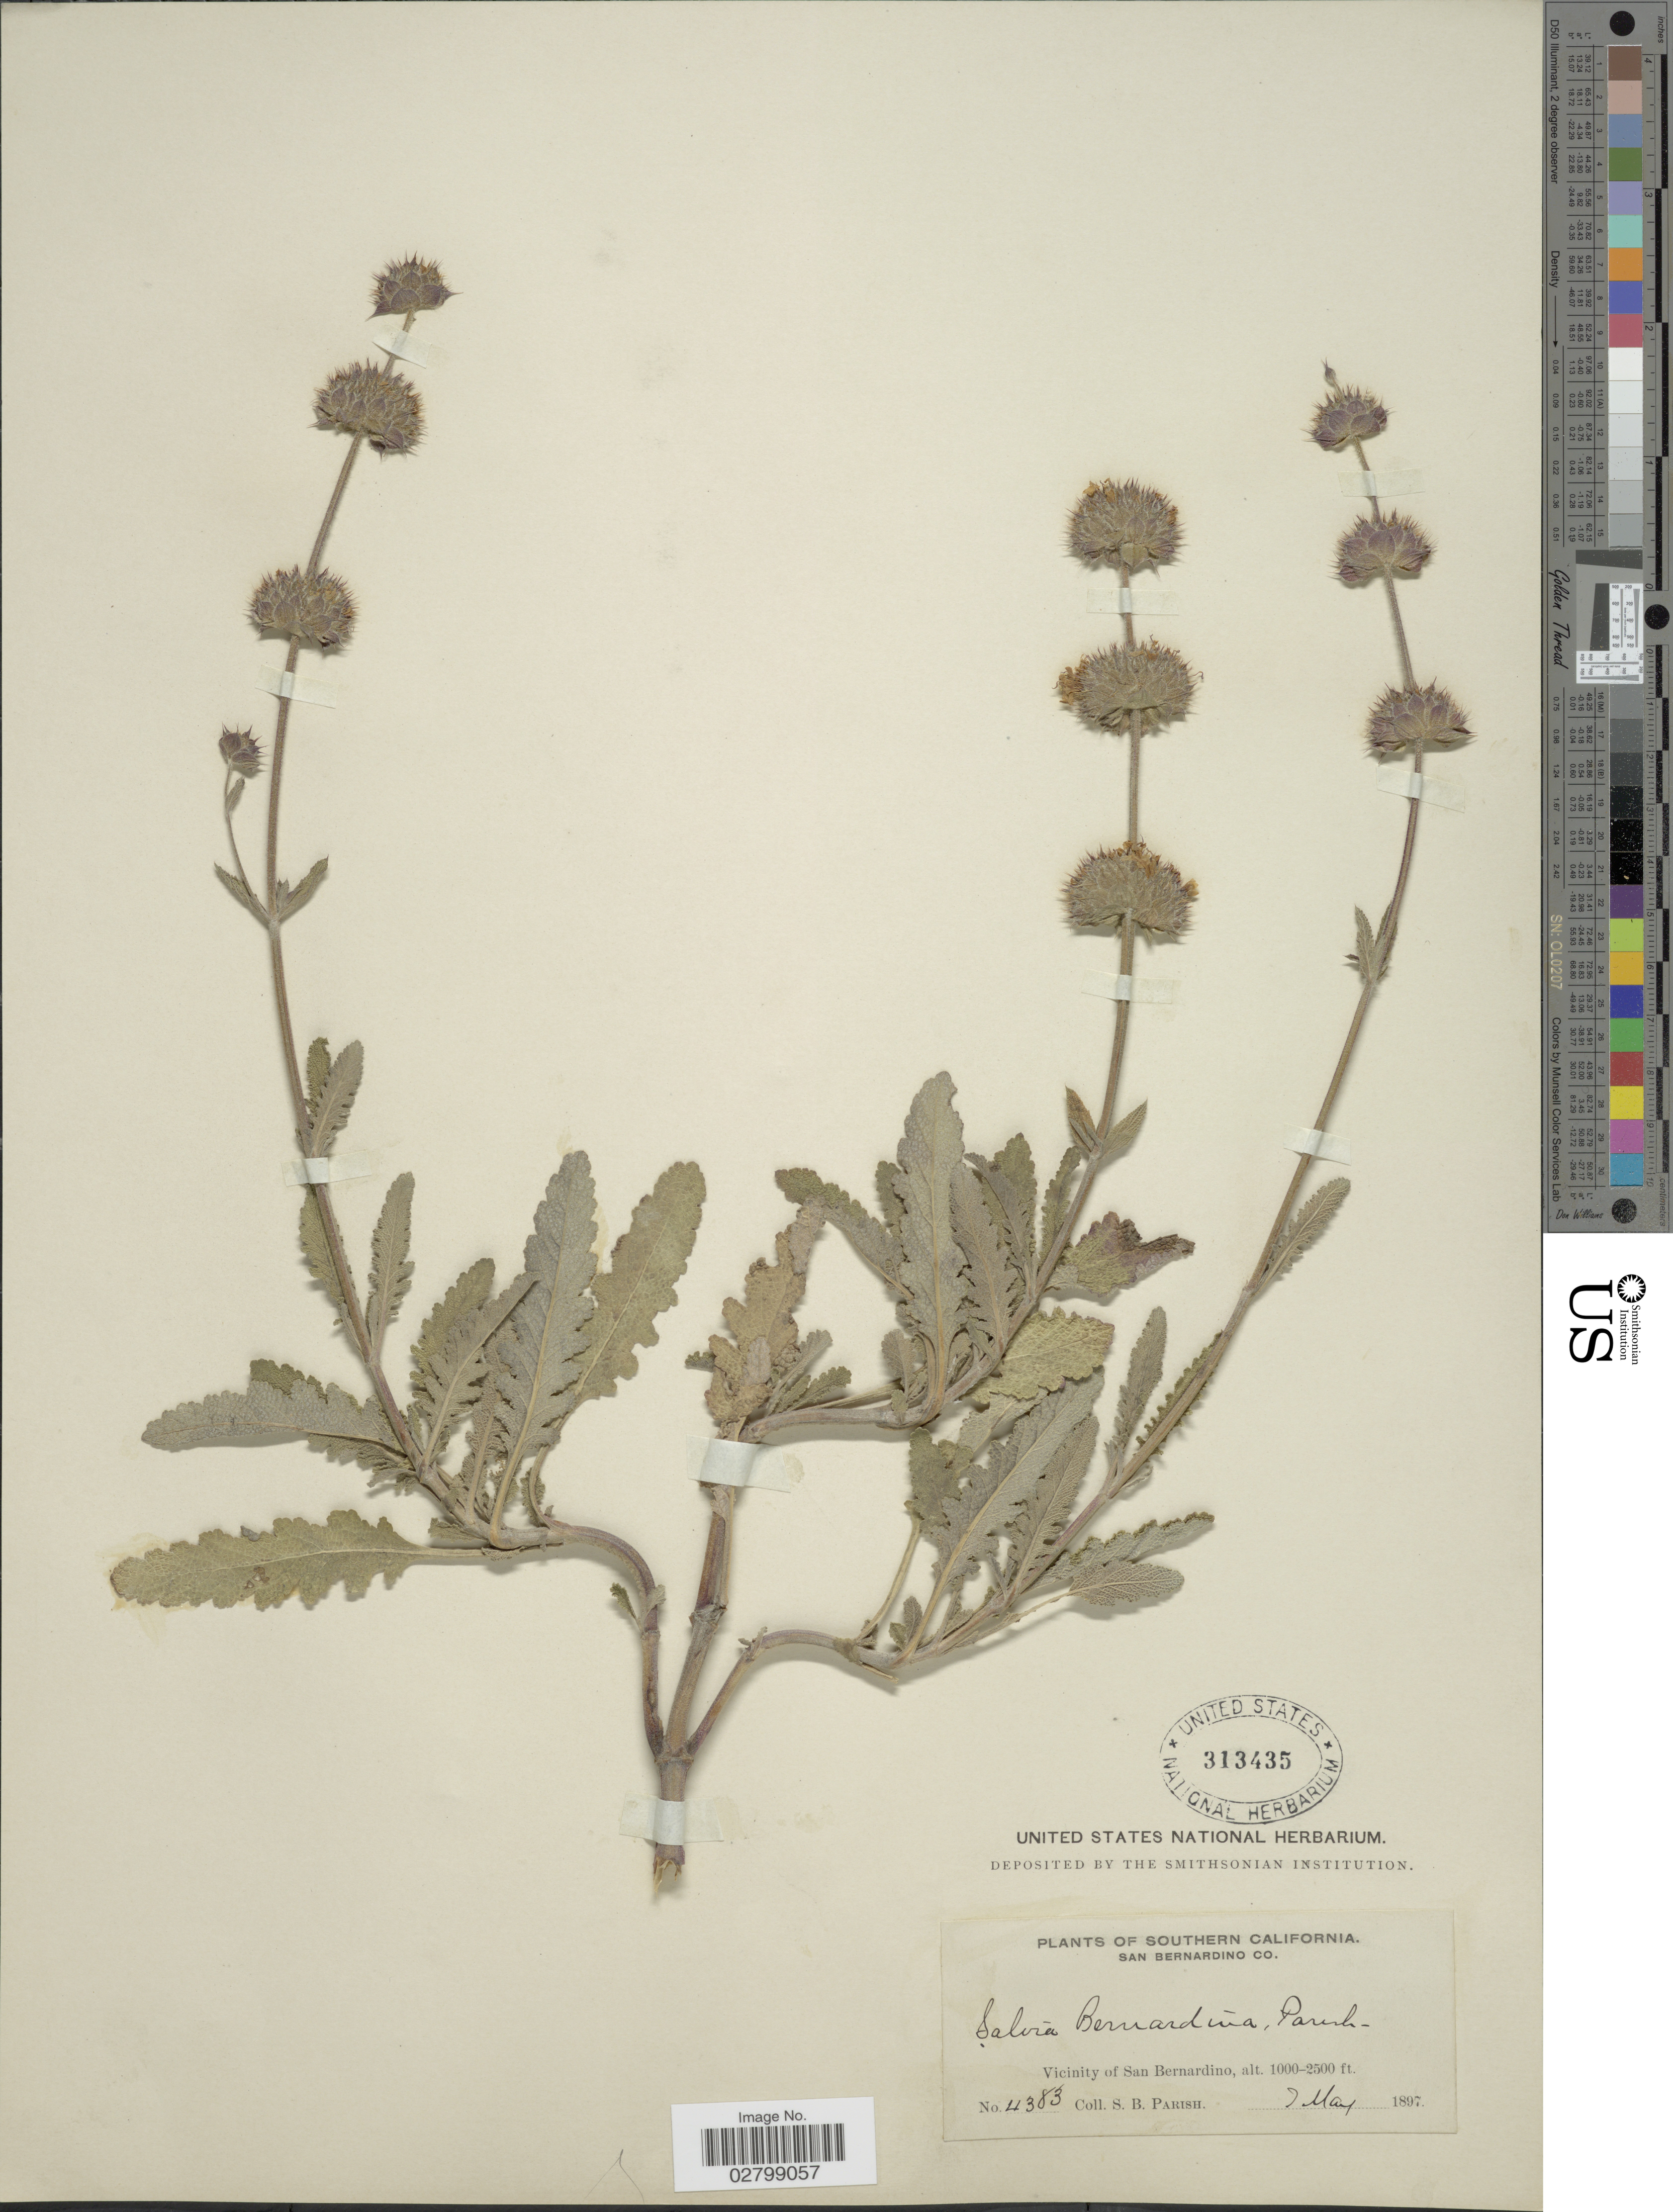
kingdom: Plantae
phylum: Tracheophyta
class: Magnoliopsida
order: Lamiales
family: Lamiaceae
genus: Salvia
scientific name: Salvia bernardina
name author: Parish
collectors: S. B. Parish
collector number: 4383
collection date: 1897-05-07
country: United States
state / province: California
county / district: San Bernardino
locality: Southern California, San Bernardino Co., Vicinity of San Bernardino.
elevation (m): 305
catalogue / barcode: US 313435